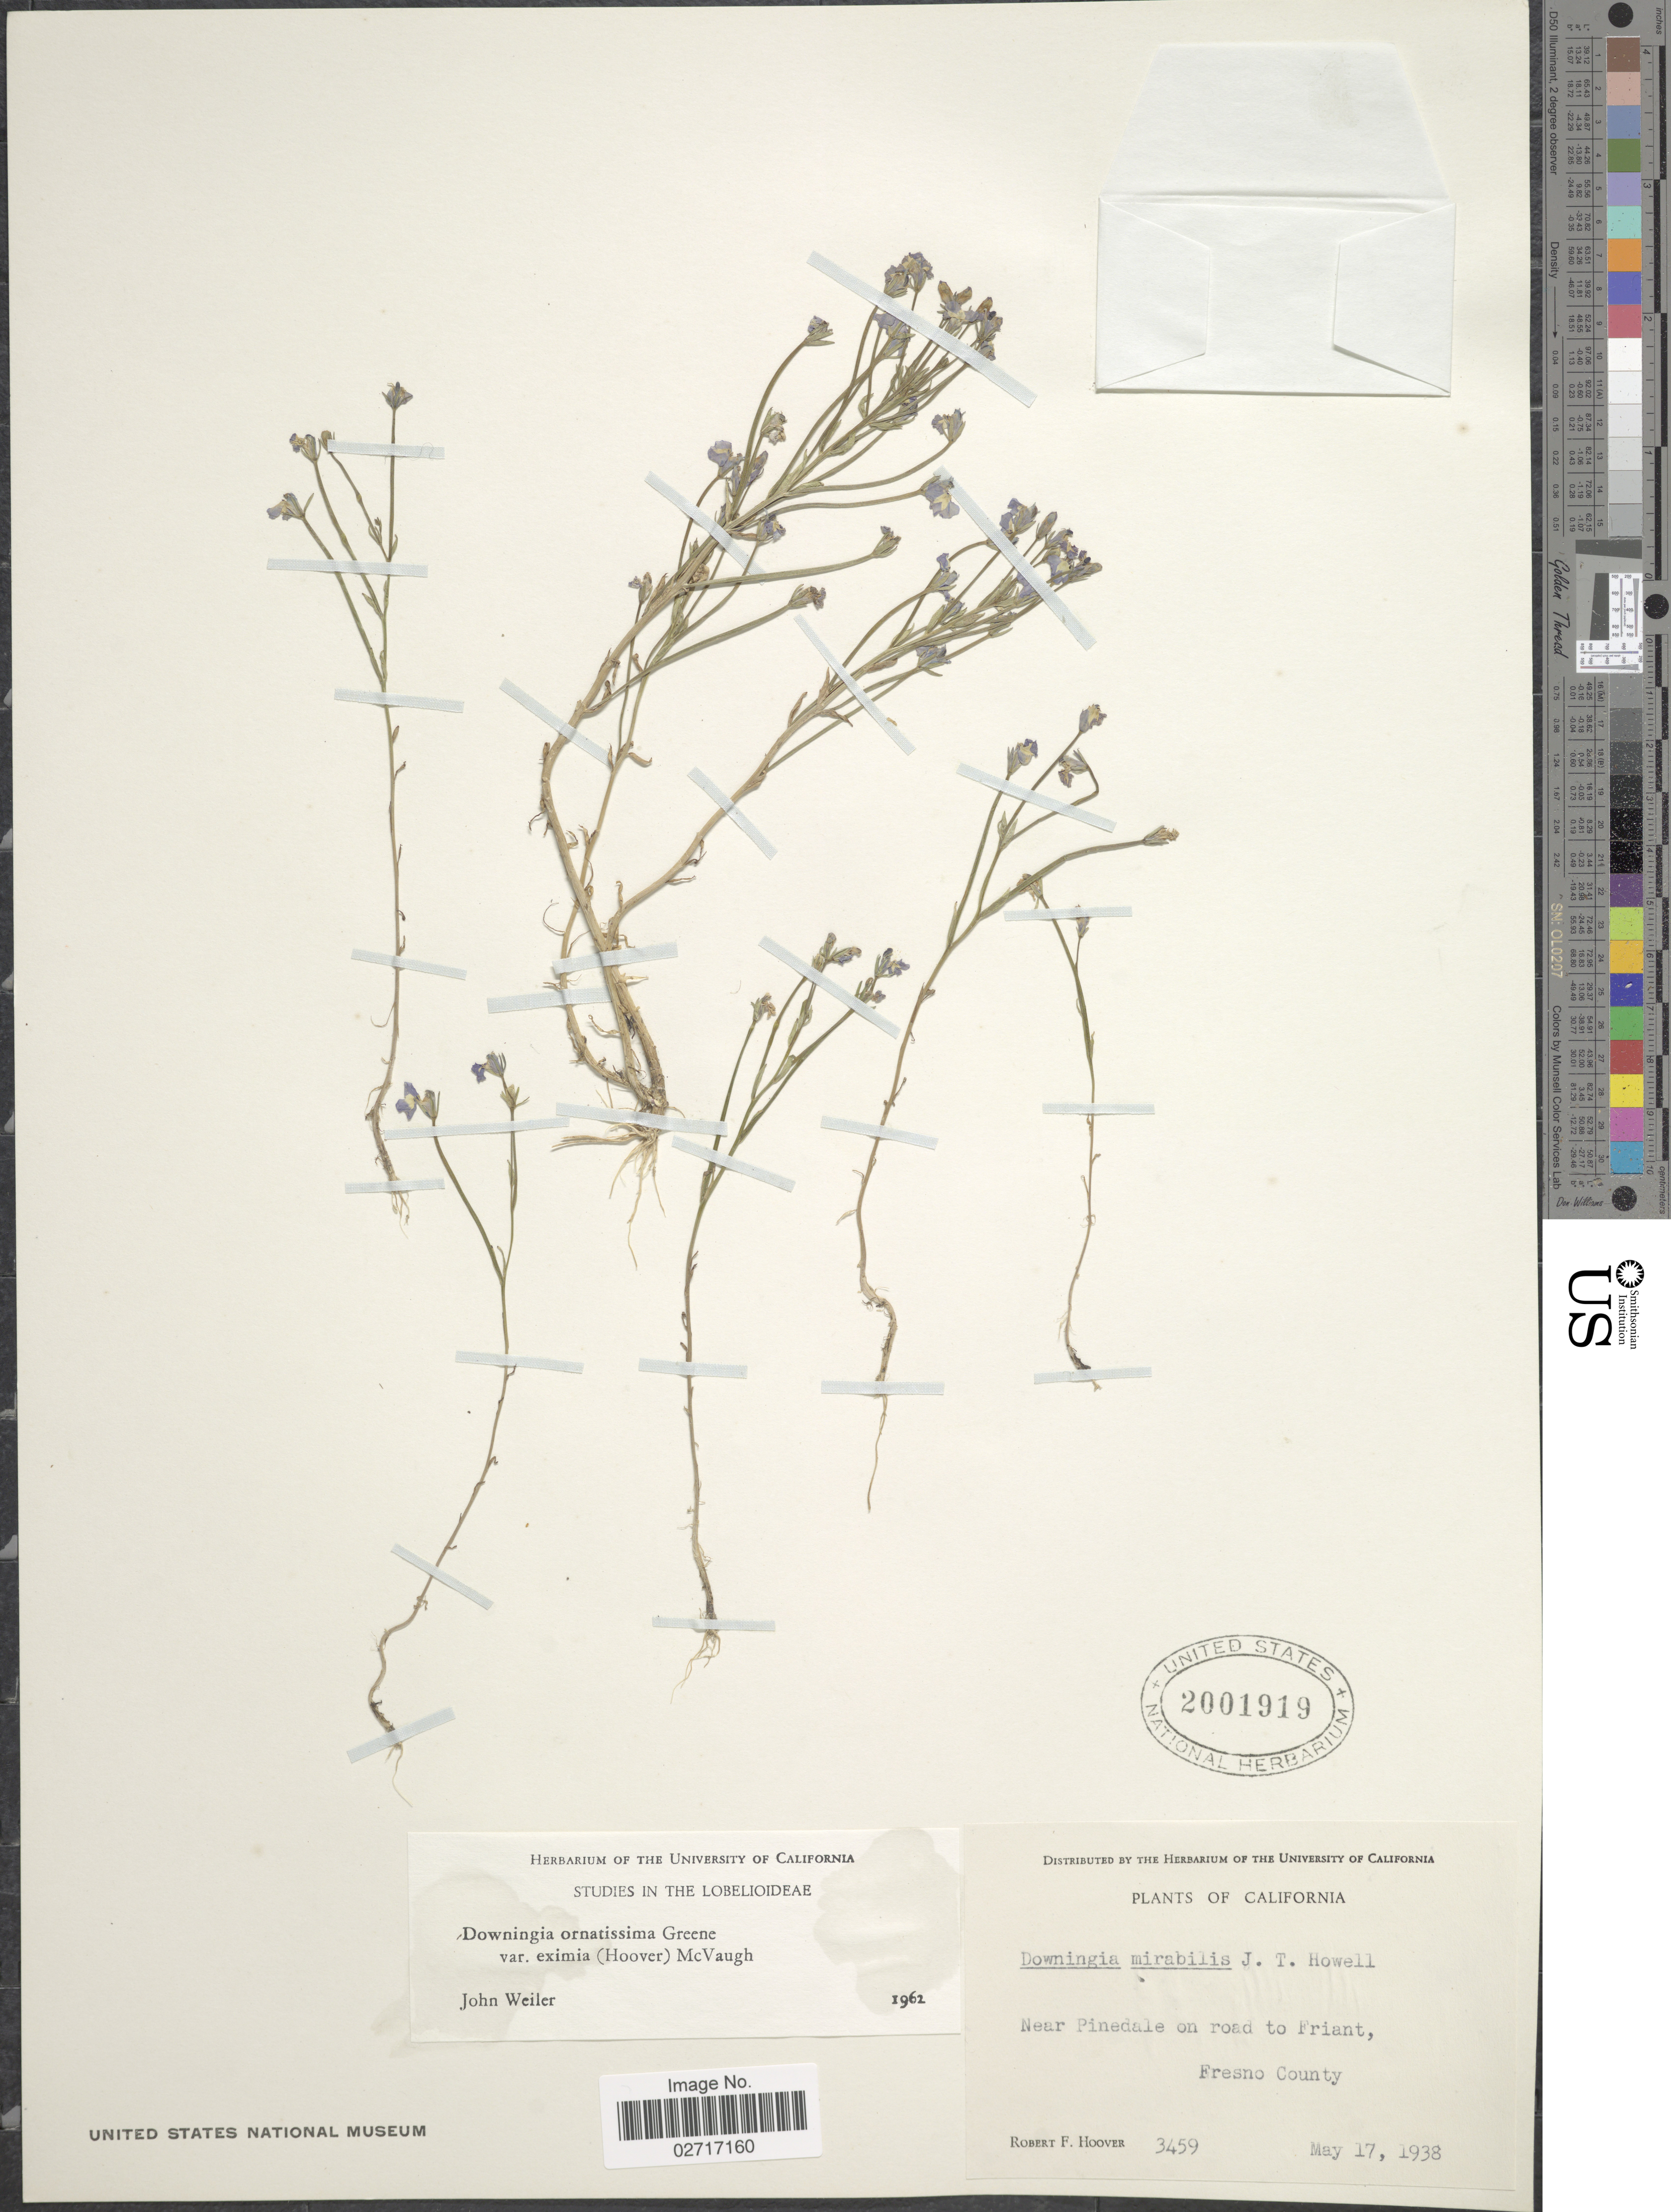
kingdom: Plantae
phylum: Tracheophyta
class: Magnoliopsida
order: Asterales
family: Campanulaceae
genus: Downingia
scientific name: Downingia ornatissima var. eximia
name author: (Hoover) McVaugh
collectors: R. F. Hoover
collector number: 3459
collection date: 1938-05-17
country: United States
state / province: California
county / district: Fresno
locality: Near Pinedale on road to Friant, Fresno County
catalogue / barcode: US 2001919